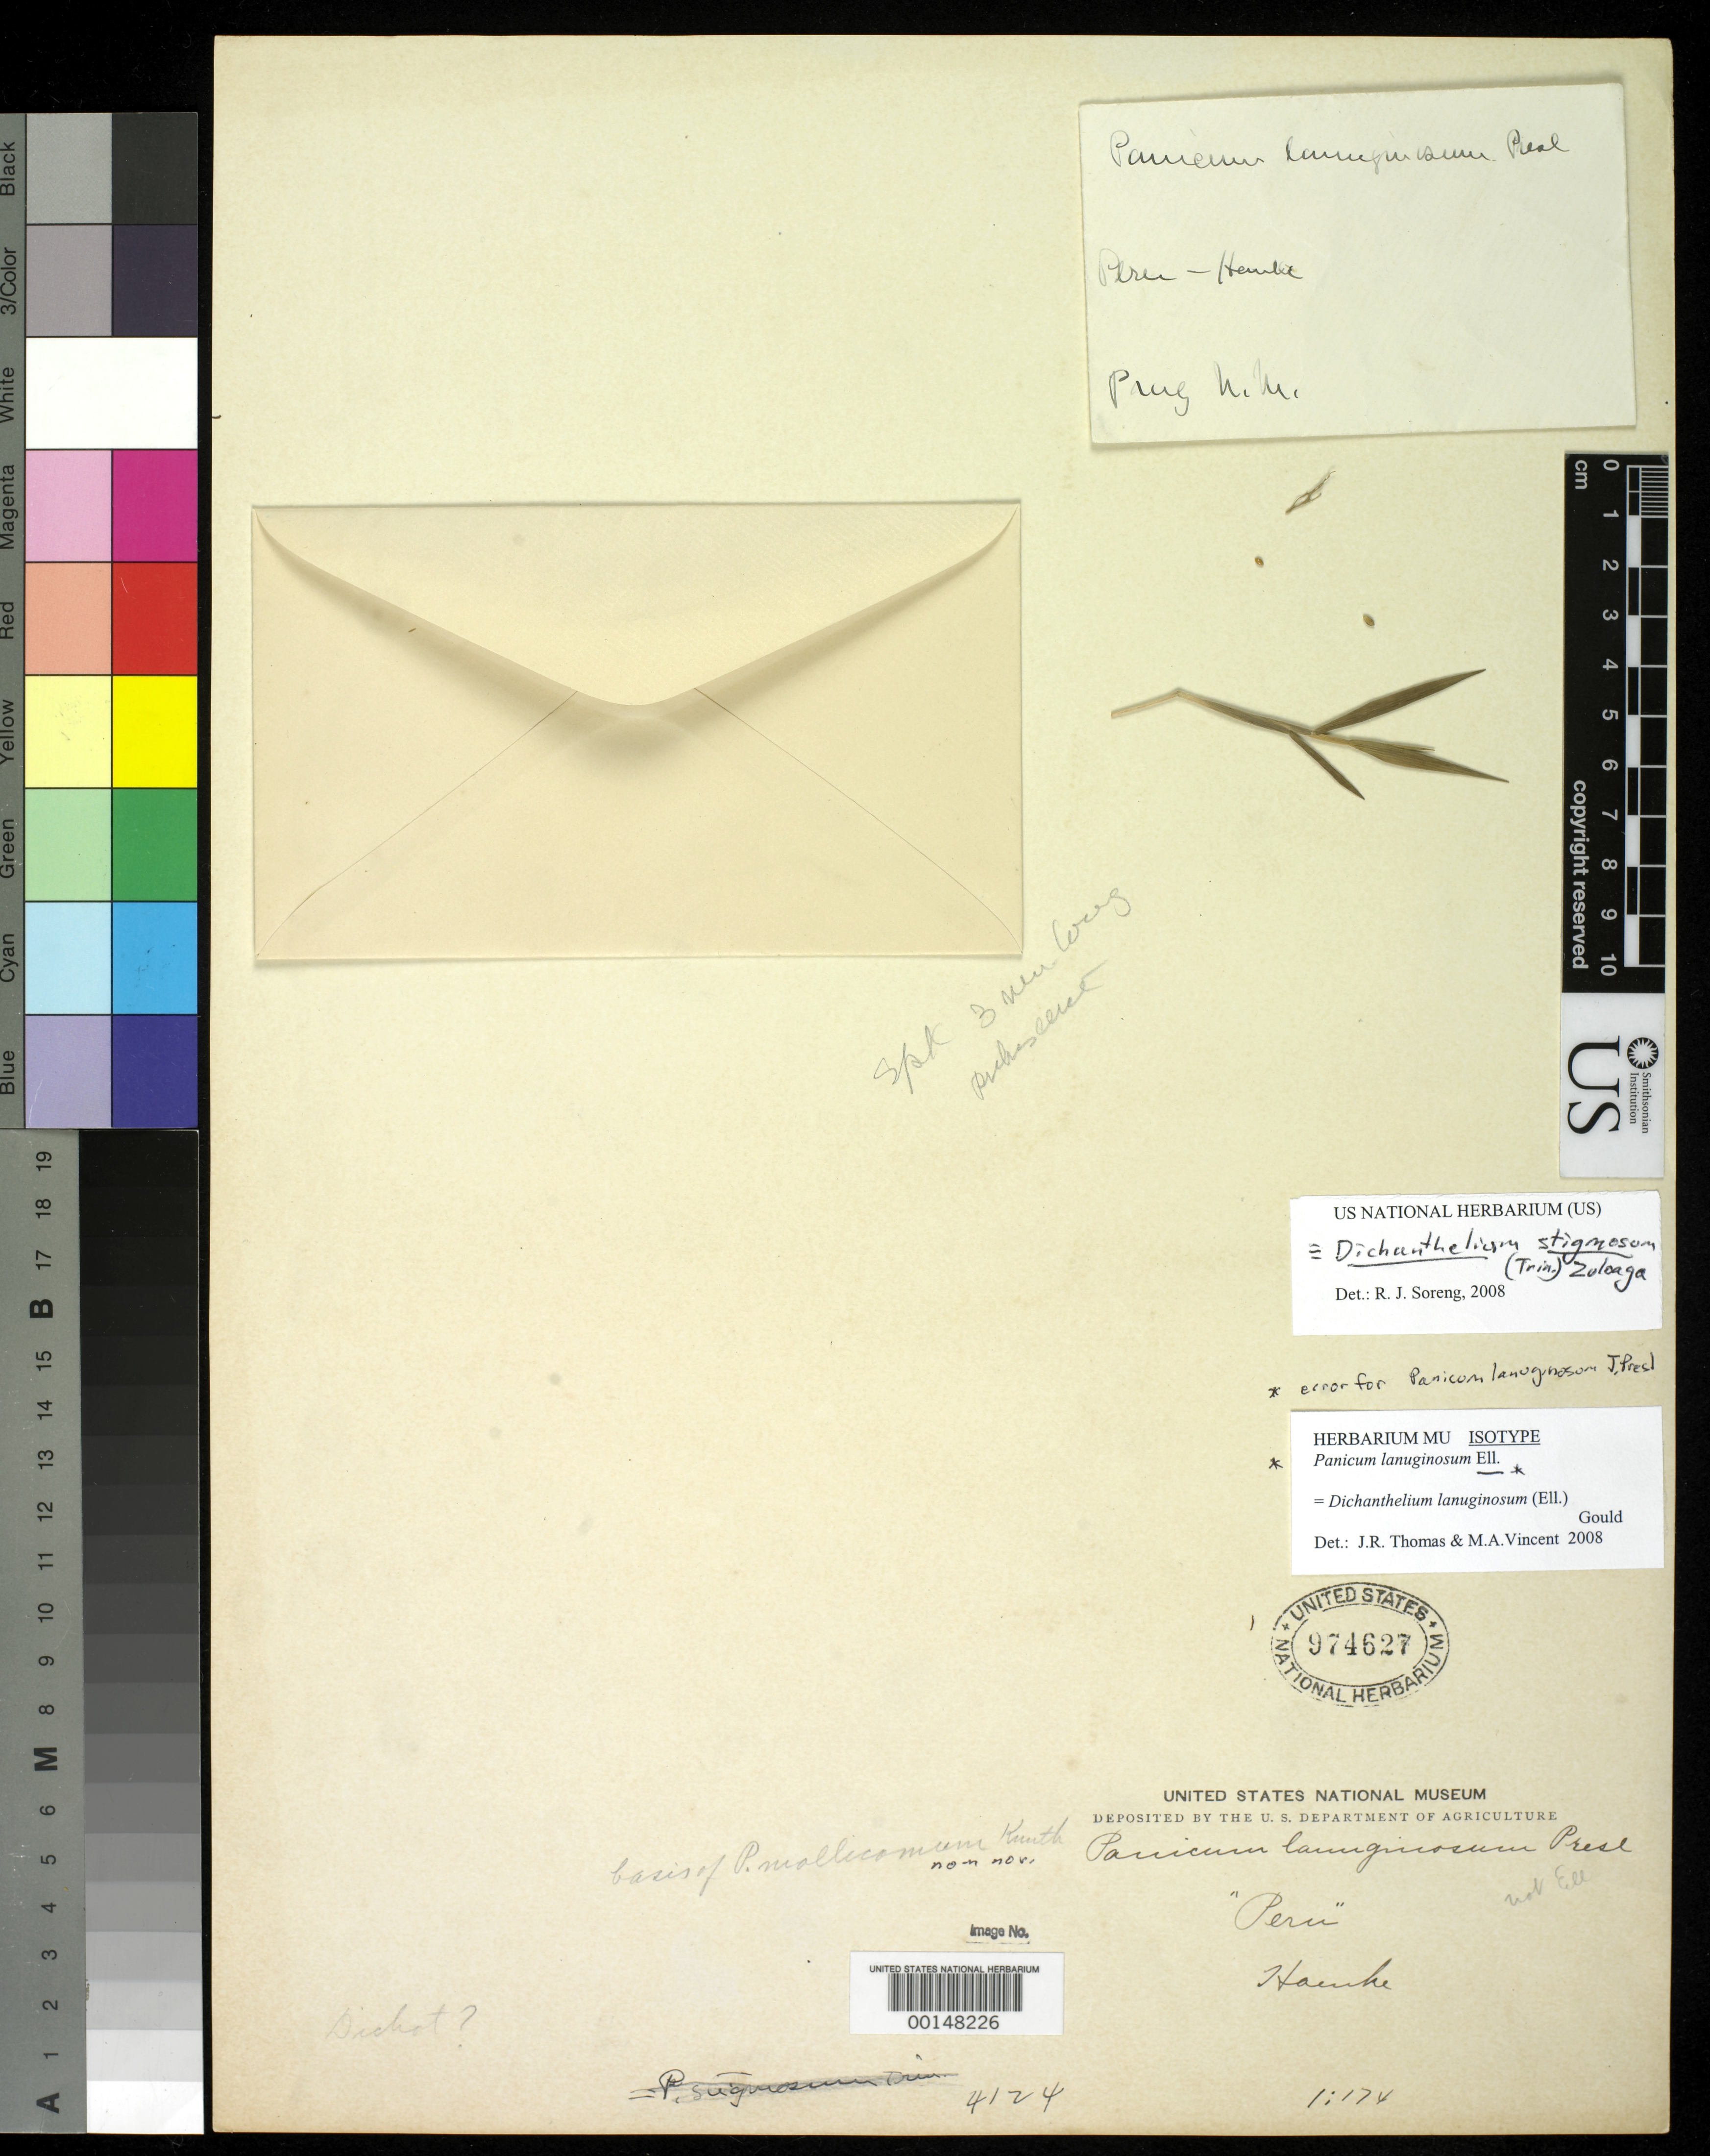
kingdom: Plantae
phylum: Tracheophyta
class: Liliopsida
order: Poales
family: Poaceae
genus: Panicum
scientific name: Panicum lanuginosum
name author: J. Presl in C. Presl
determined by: Soreng, Robert J., Research Associate (BOT), Smithsonian Institution - National Museum of Natural History (UNITED STATES)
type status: Isotype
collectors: T. Haenke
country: Peru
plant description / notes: Later homonym of Panicum lanuginosum Ellis.; Also a type of Panicum mollicomum Kunth, nom. nov.; Replacement name for Panicum lanuginosum Presl, nom. illeg. (non Elliott).; Also a type of Panicum lanuginosum Presl, nom. illeg.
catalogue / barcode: US 974627